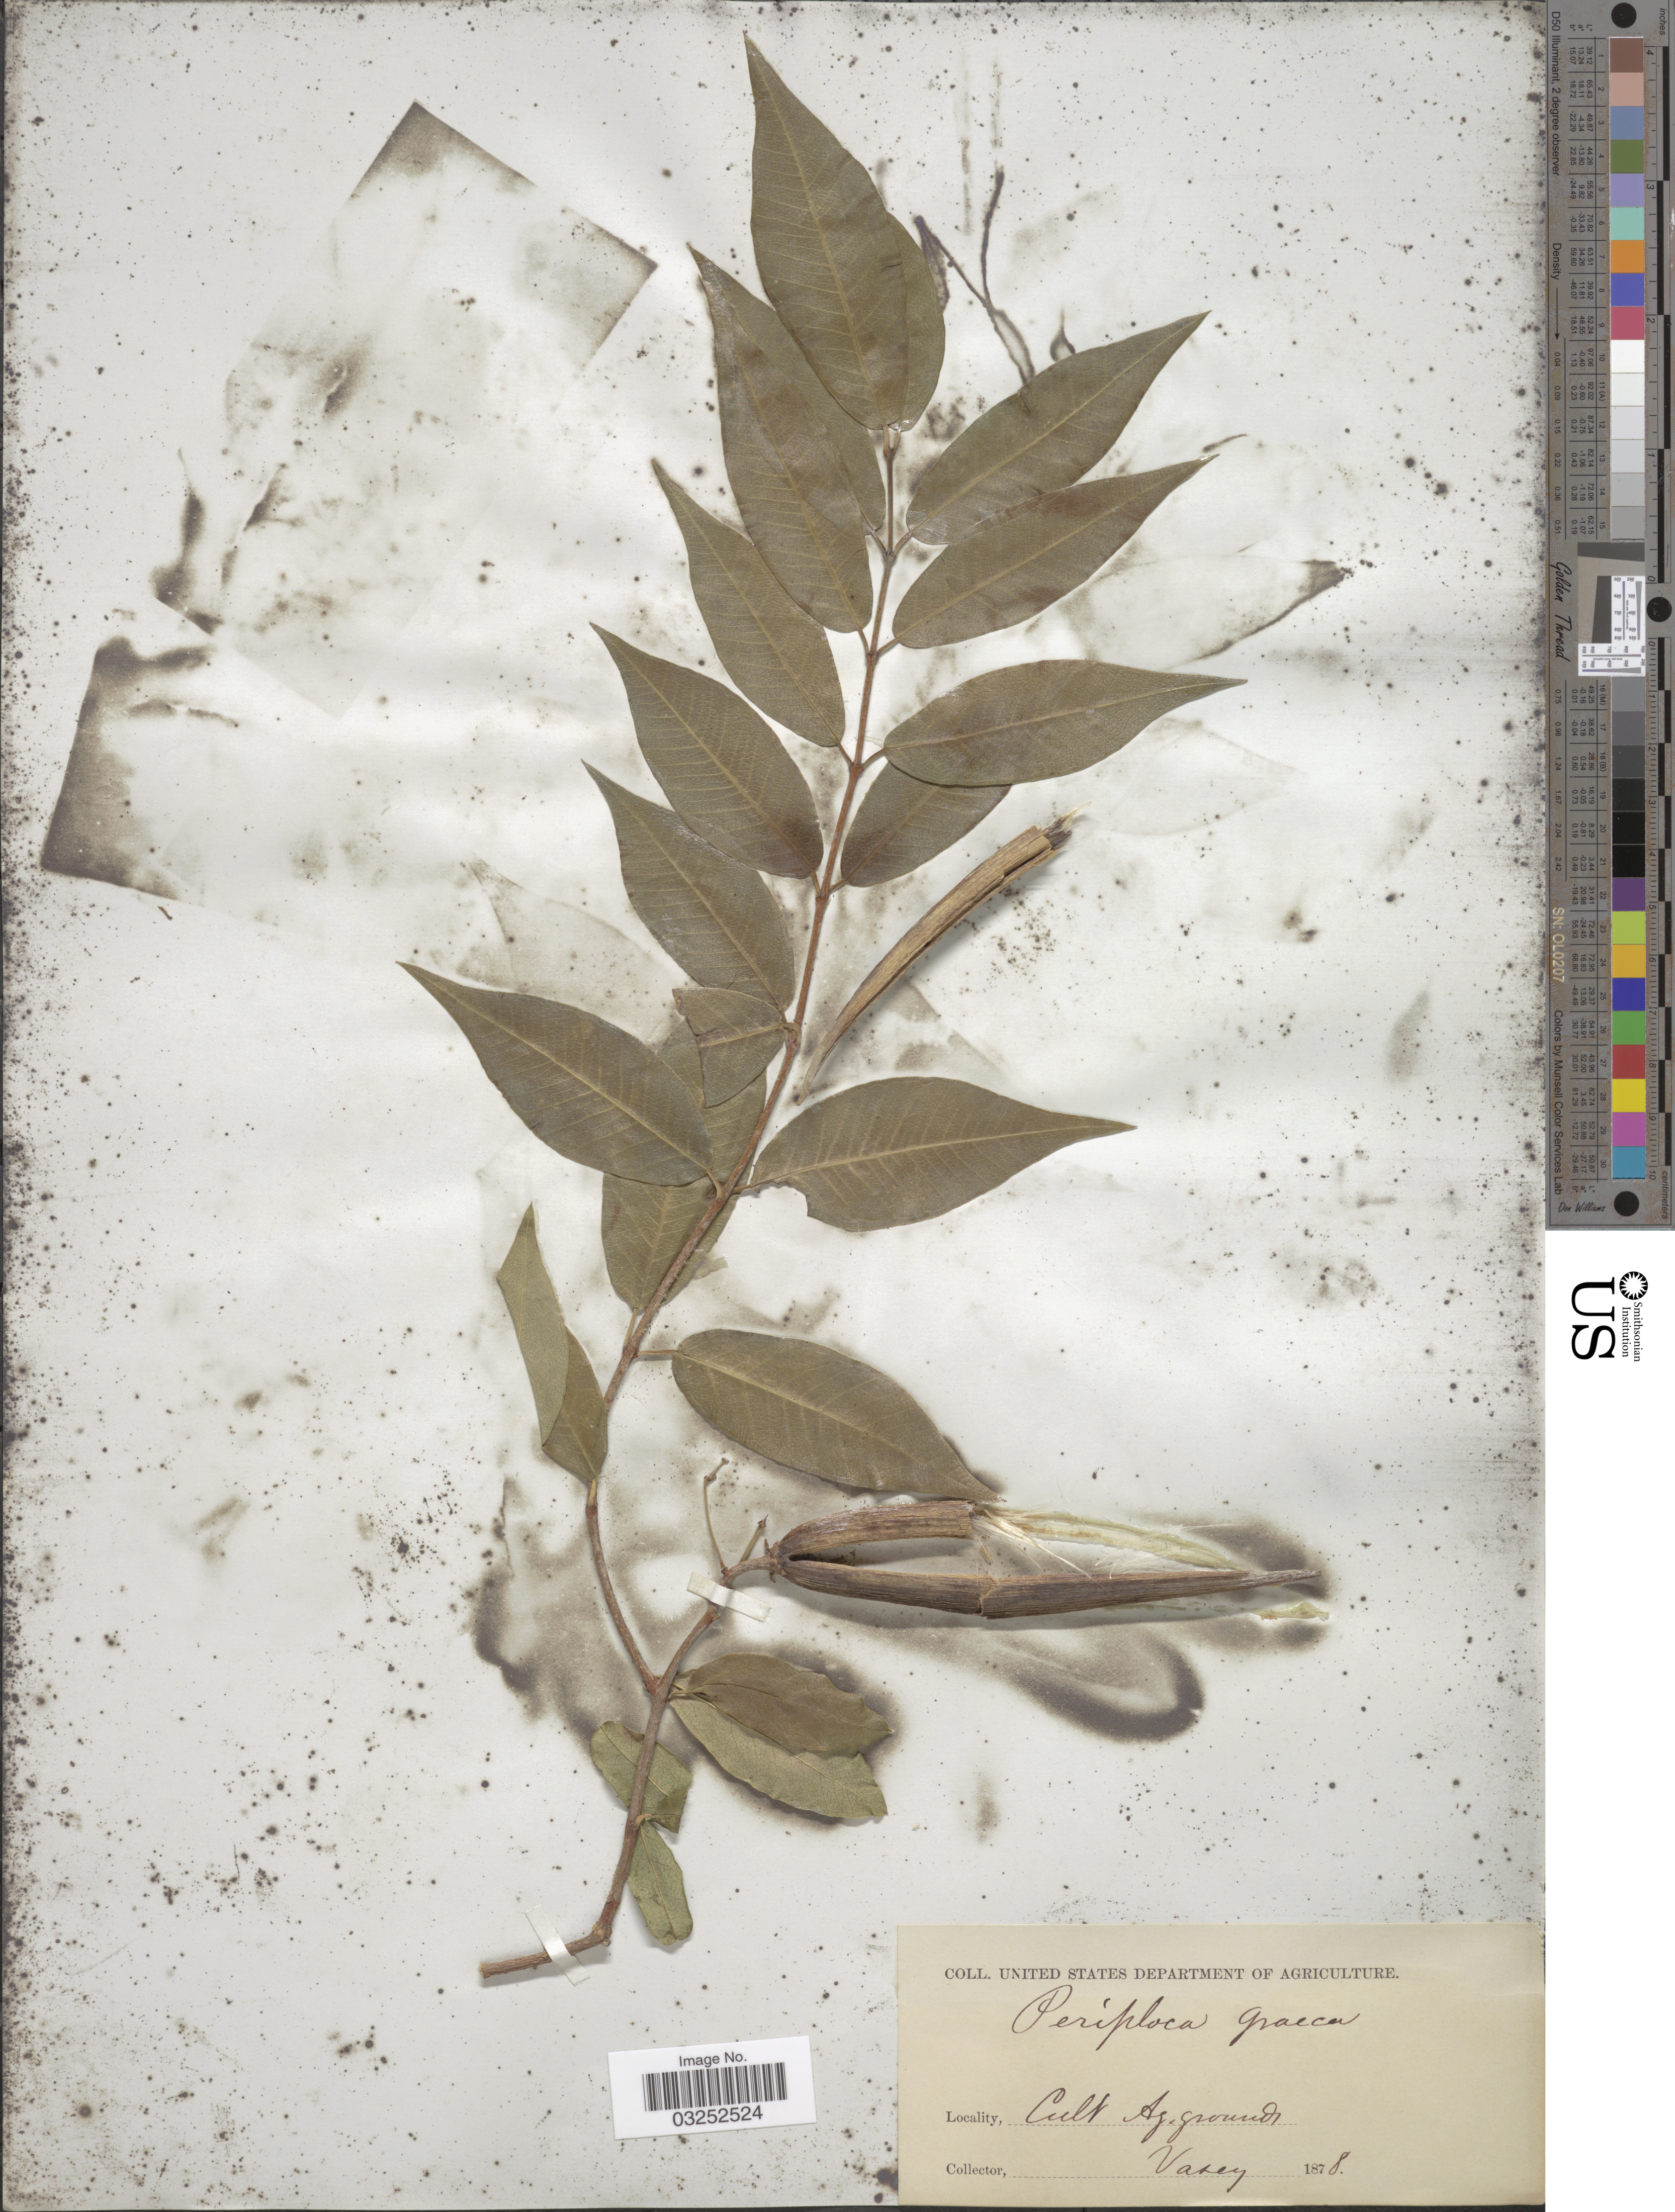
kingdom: Plantae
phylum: Tracheophyta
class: Magnoliopsida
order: Gentianales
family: Apocynaceae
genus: Periploca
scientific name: Periploca graeca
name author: L.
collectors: Vasey, --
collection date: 1878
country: United States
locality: Cult. Ag. grounds.